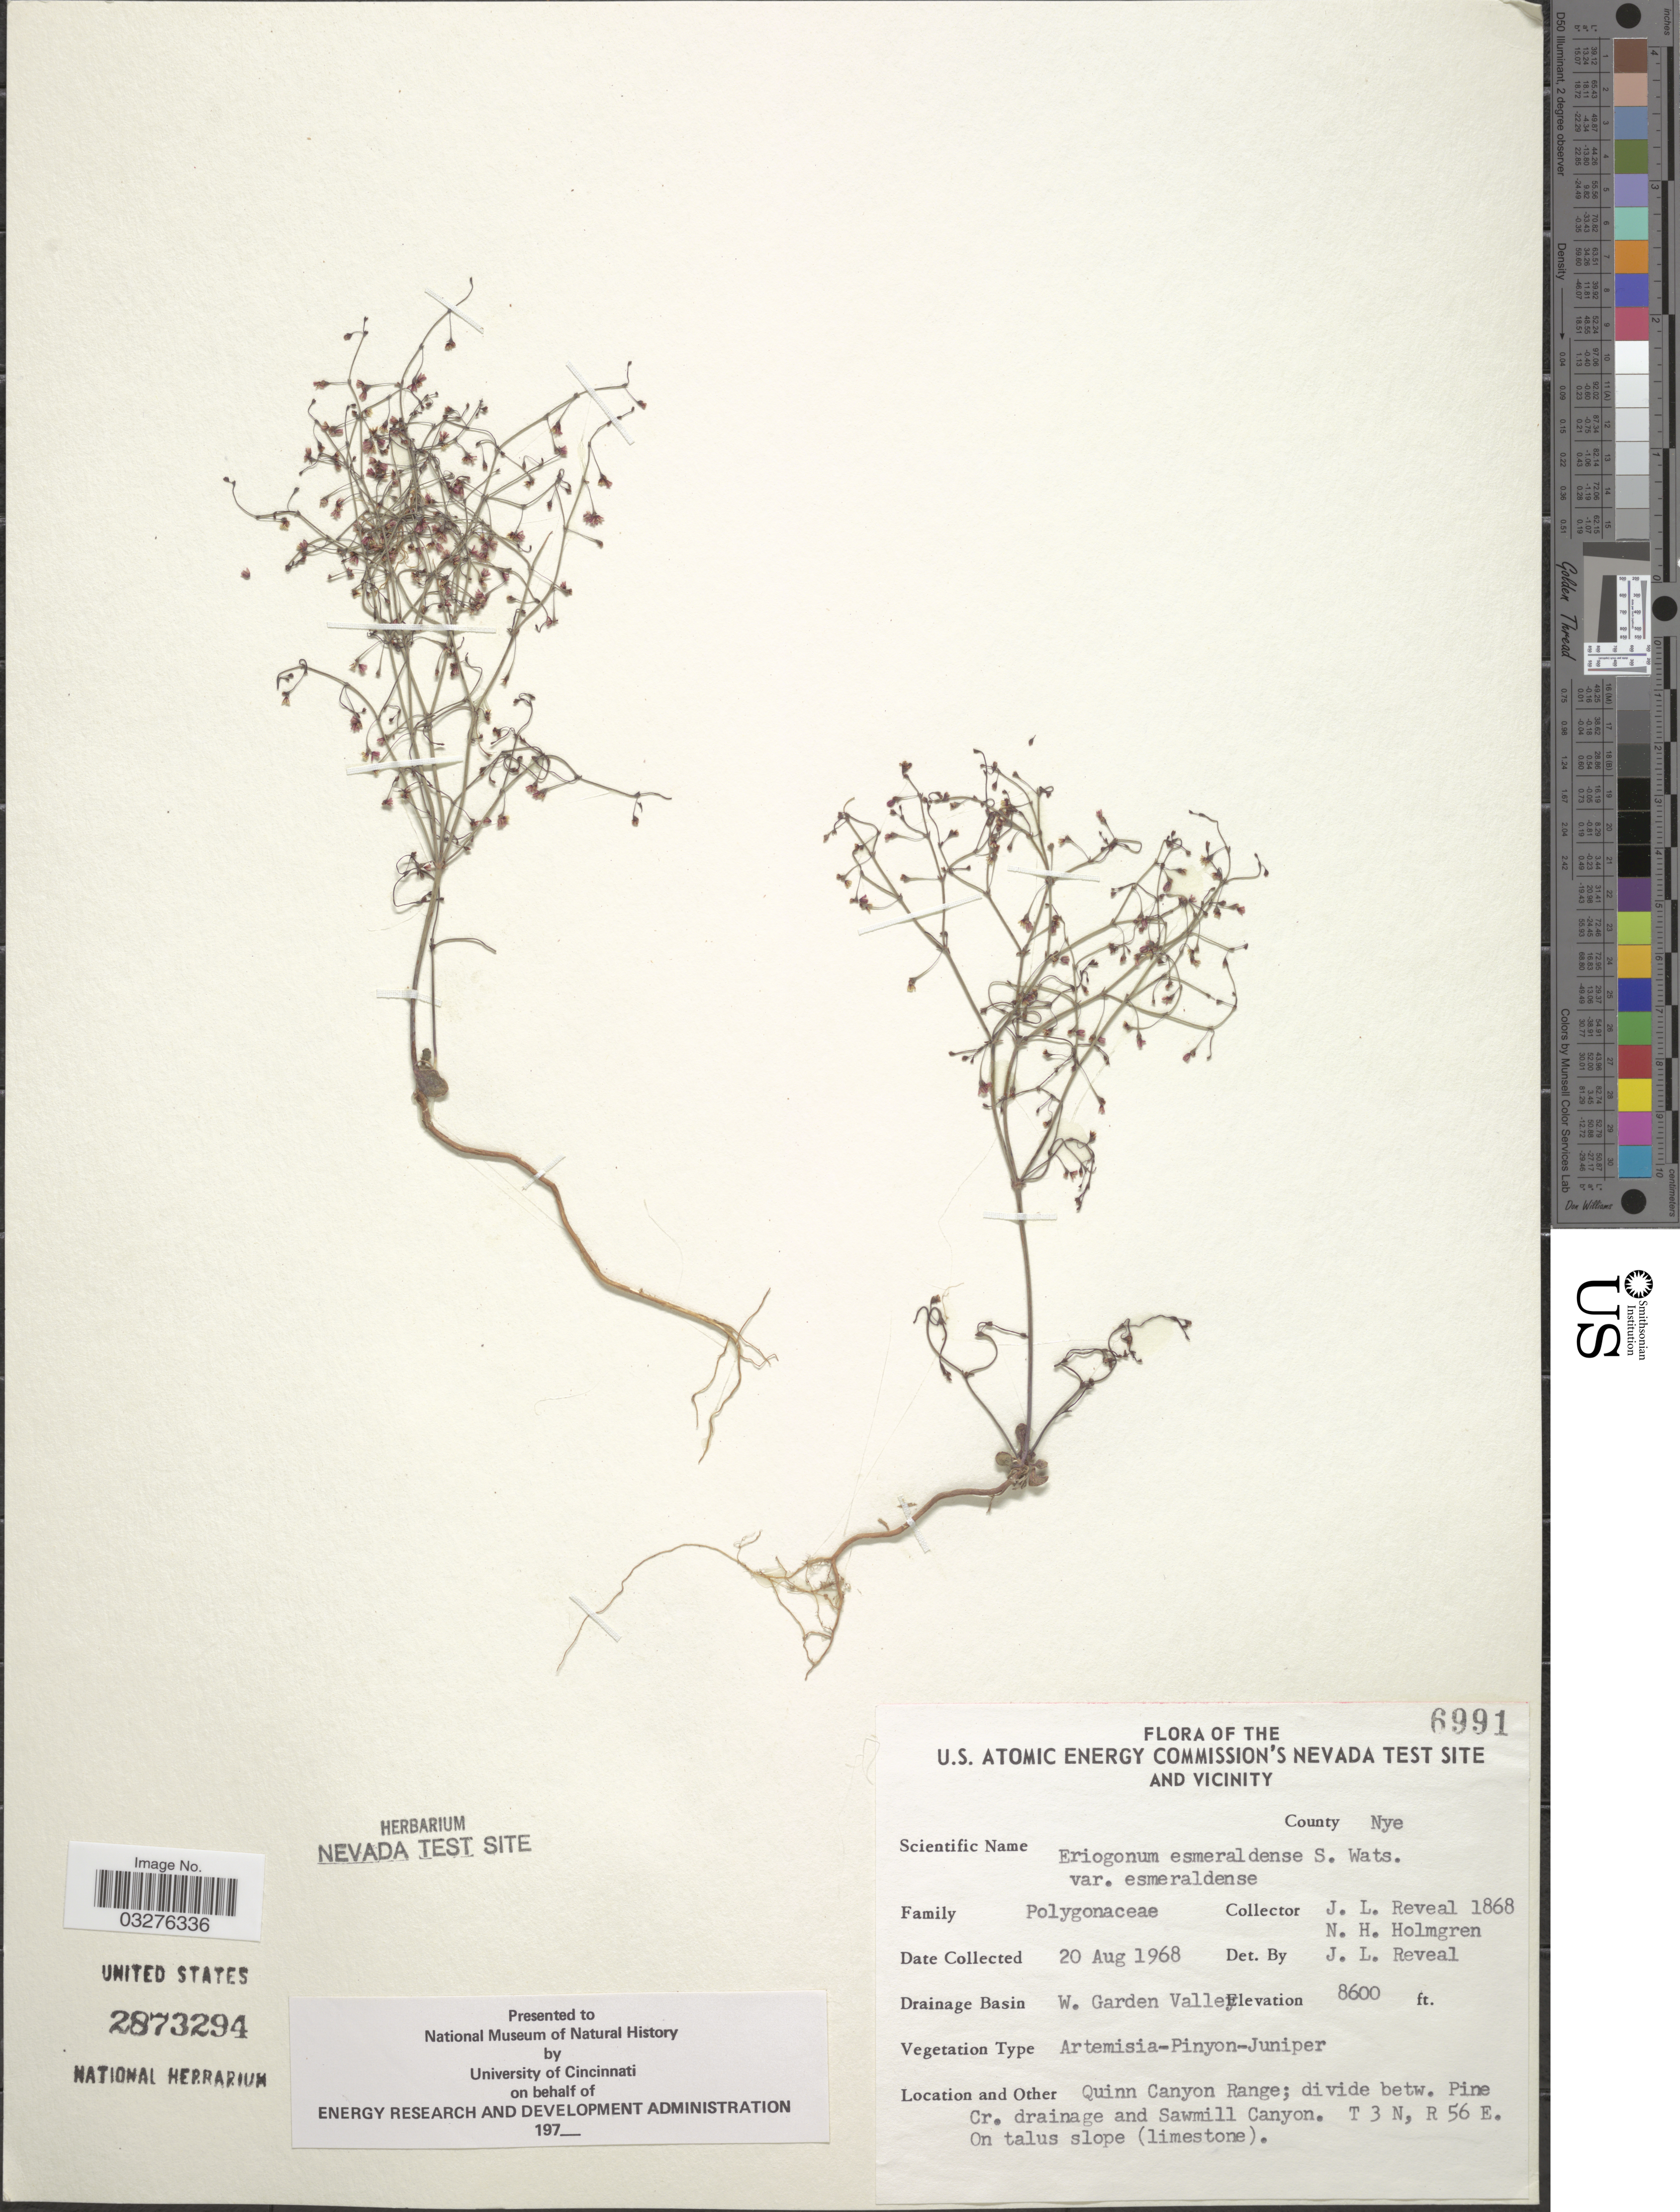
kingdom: Plantae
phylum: Tracheophyta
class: Magnoliopsida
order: Caryophyllales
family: Polygonaceae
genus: Eriogonum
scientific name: Eriogonum esmeraldense var. esmeraldense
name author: S. Watson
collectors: J. L. Reveal, N. H. Holmgren & J. L. Reveal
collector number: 1868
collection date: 1968-08-20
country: United States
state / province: Nevada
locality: U.S. Atomic Energy Commission's Nevada Test Site and vicinity, County Nye, Drainage Basin W. Garden Valley, Quinn Canyon Range; divide betw. Pine Cr. drainage and Sawmill Canyon. T3N, R56E.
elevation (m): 2621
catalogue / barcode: US 2873294